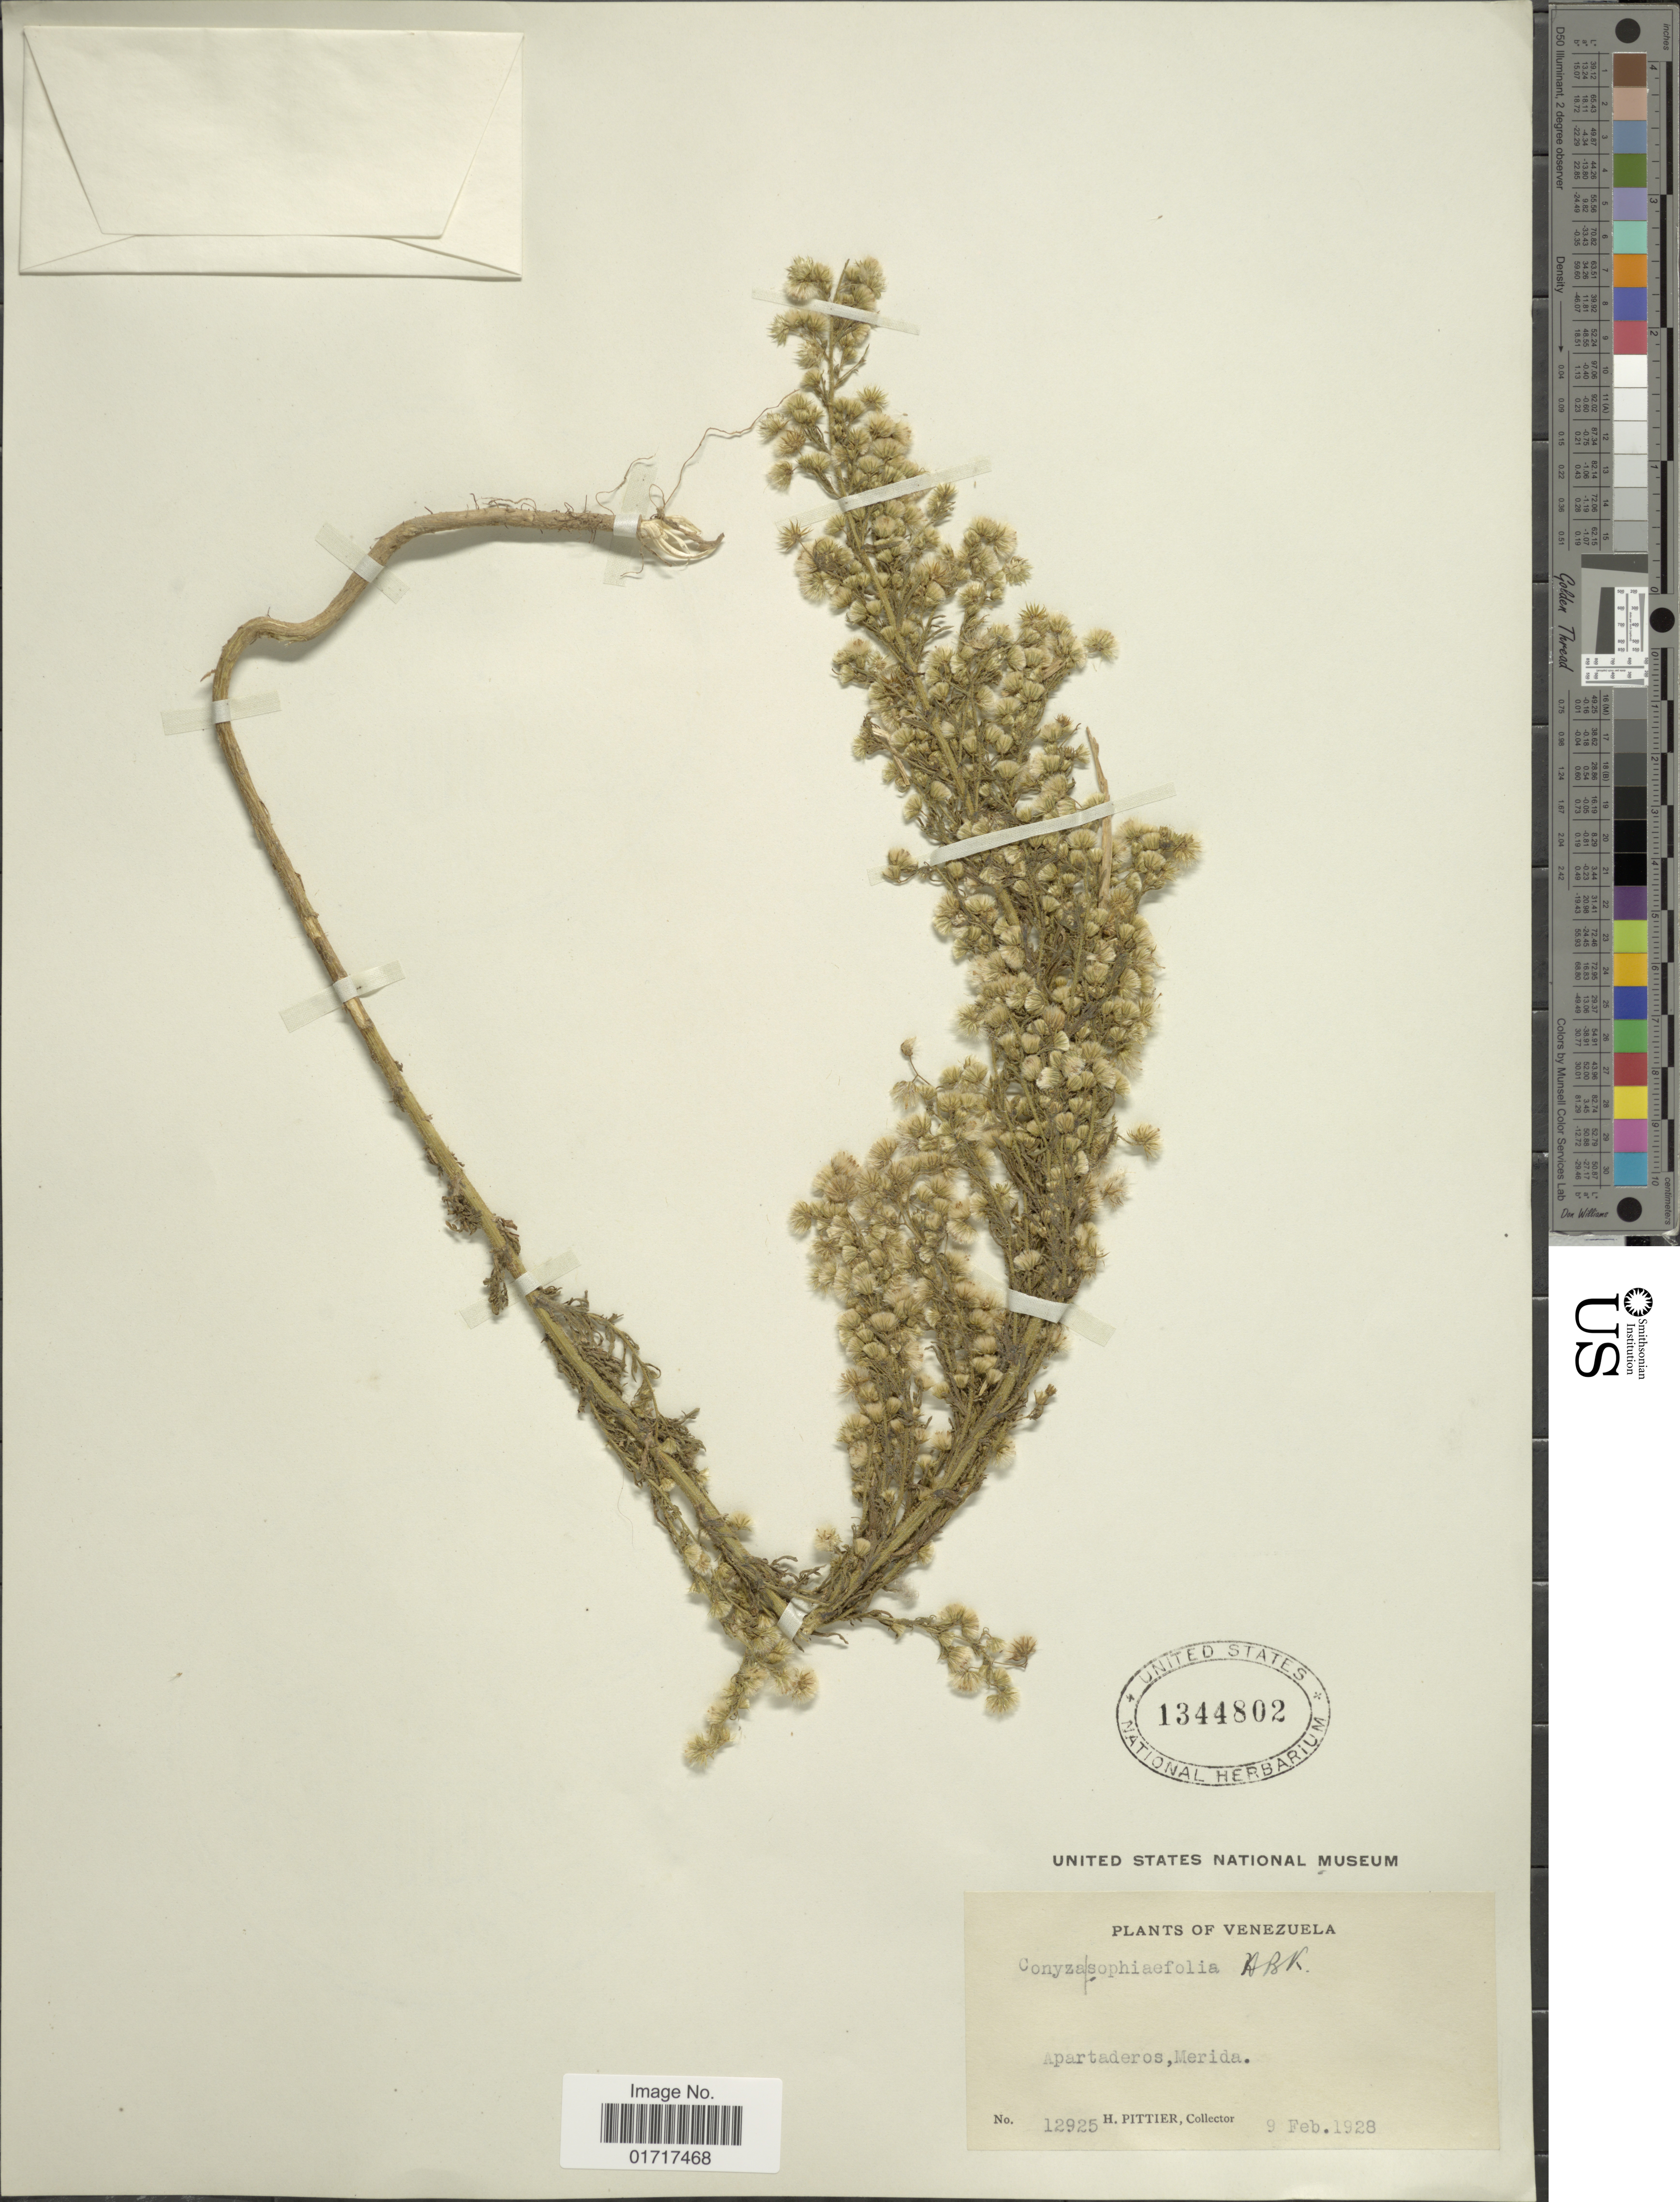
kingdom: Plantae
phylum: Tracheophyta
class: Magnoliopsida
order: Asterales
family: Asteraceae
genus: Conyza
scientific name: Conyza sophiifolia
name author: Kunth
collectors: H. F. Pittier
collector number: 12925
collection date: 1928-02-09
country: Venezuela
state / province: Mérida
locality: Apartaderos, Merido.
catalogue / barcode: US 1344802